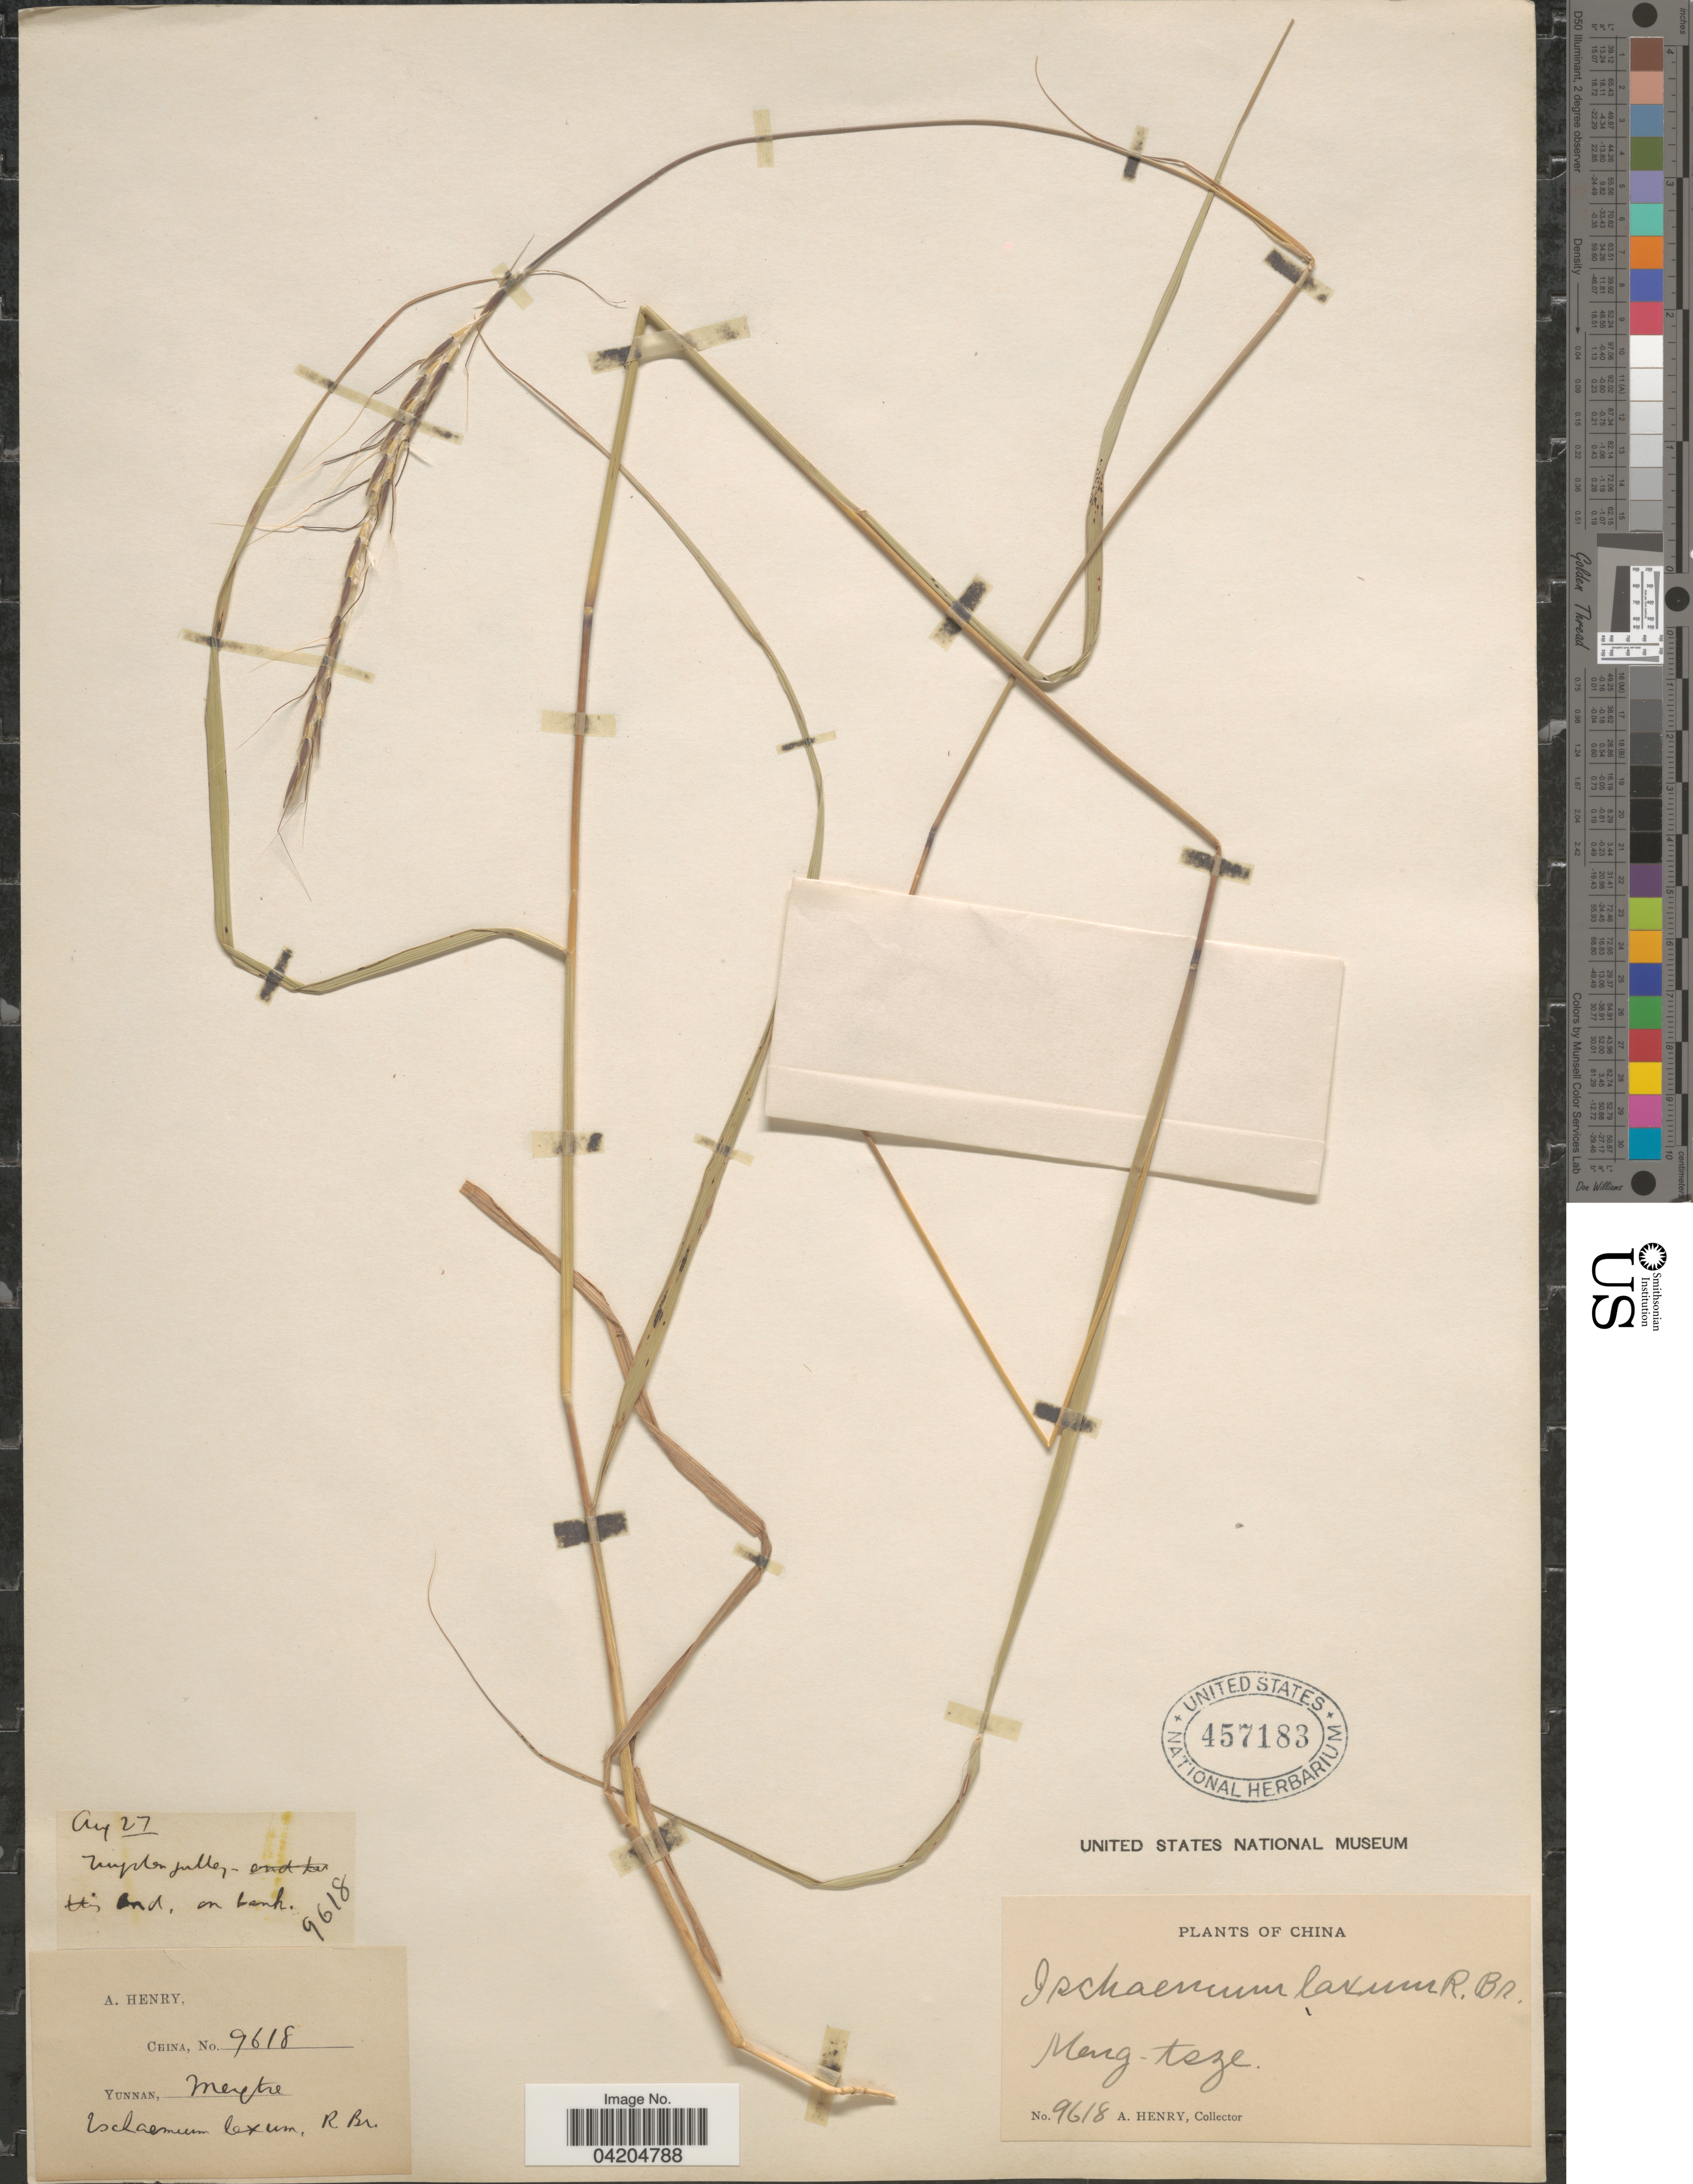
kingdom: Plantae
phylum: Tracheophyta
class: Liliopsida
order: Poales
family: Poaceae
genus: Sehima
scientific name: Sehima nervosa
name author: Stapf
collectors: A. Henry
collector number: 9618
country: China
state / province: Yunnan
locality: Meng-tsze.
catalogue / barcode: US 457183